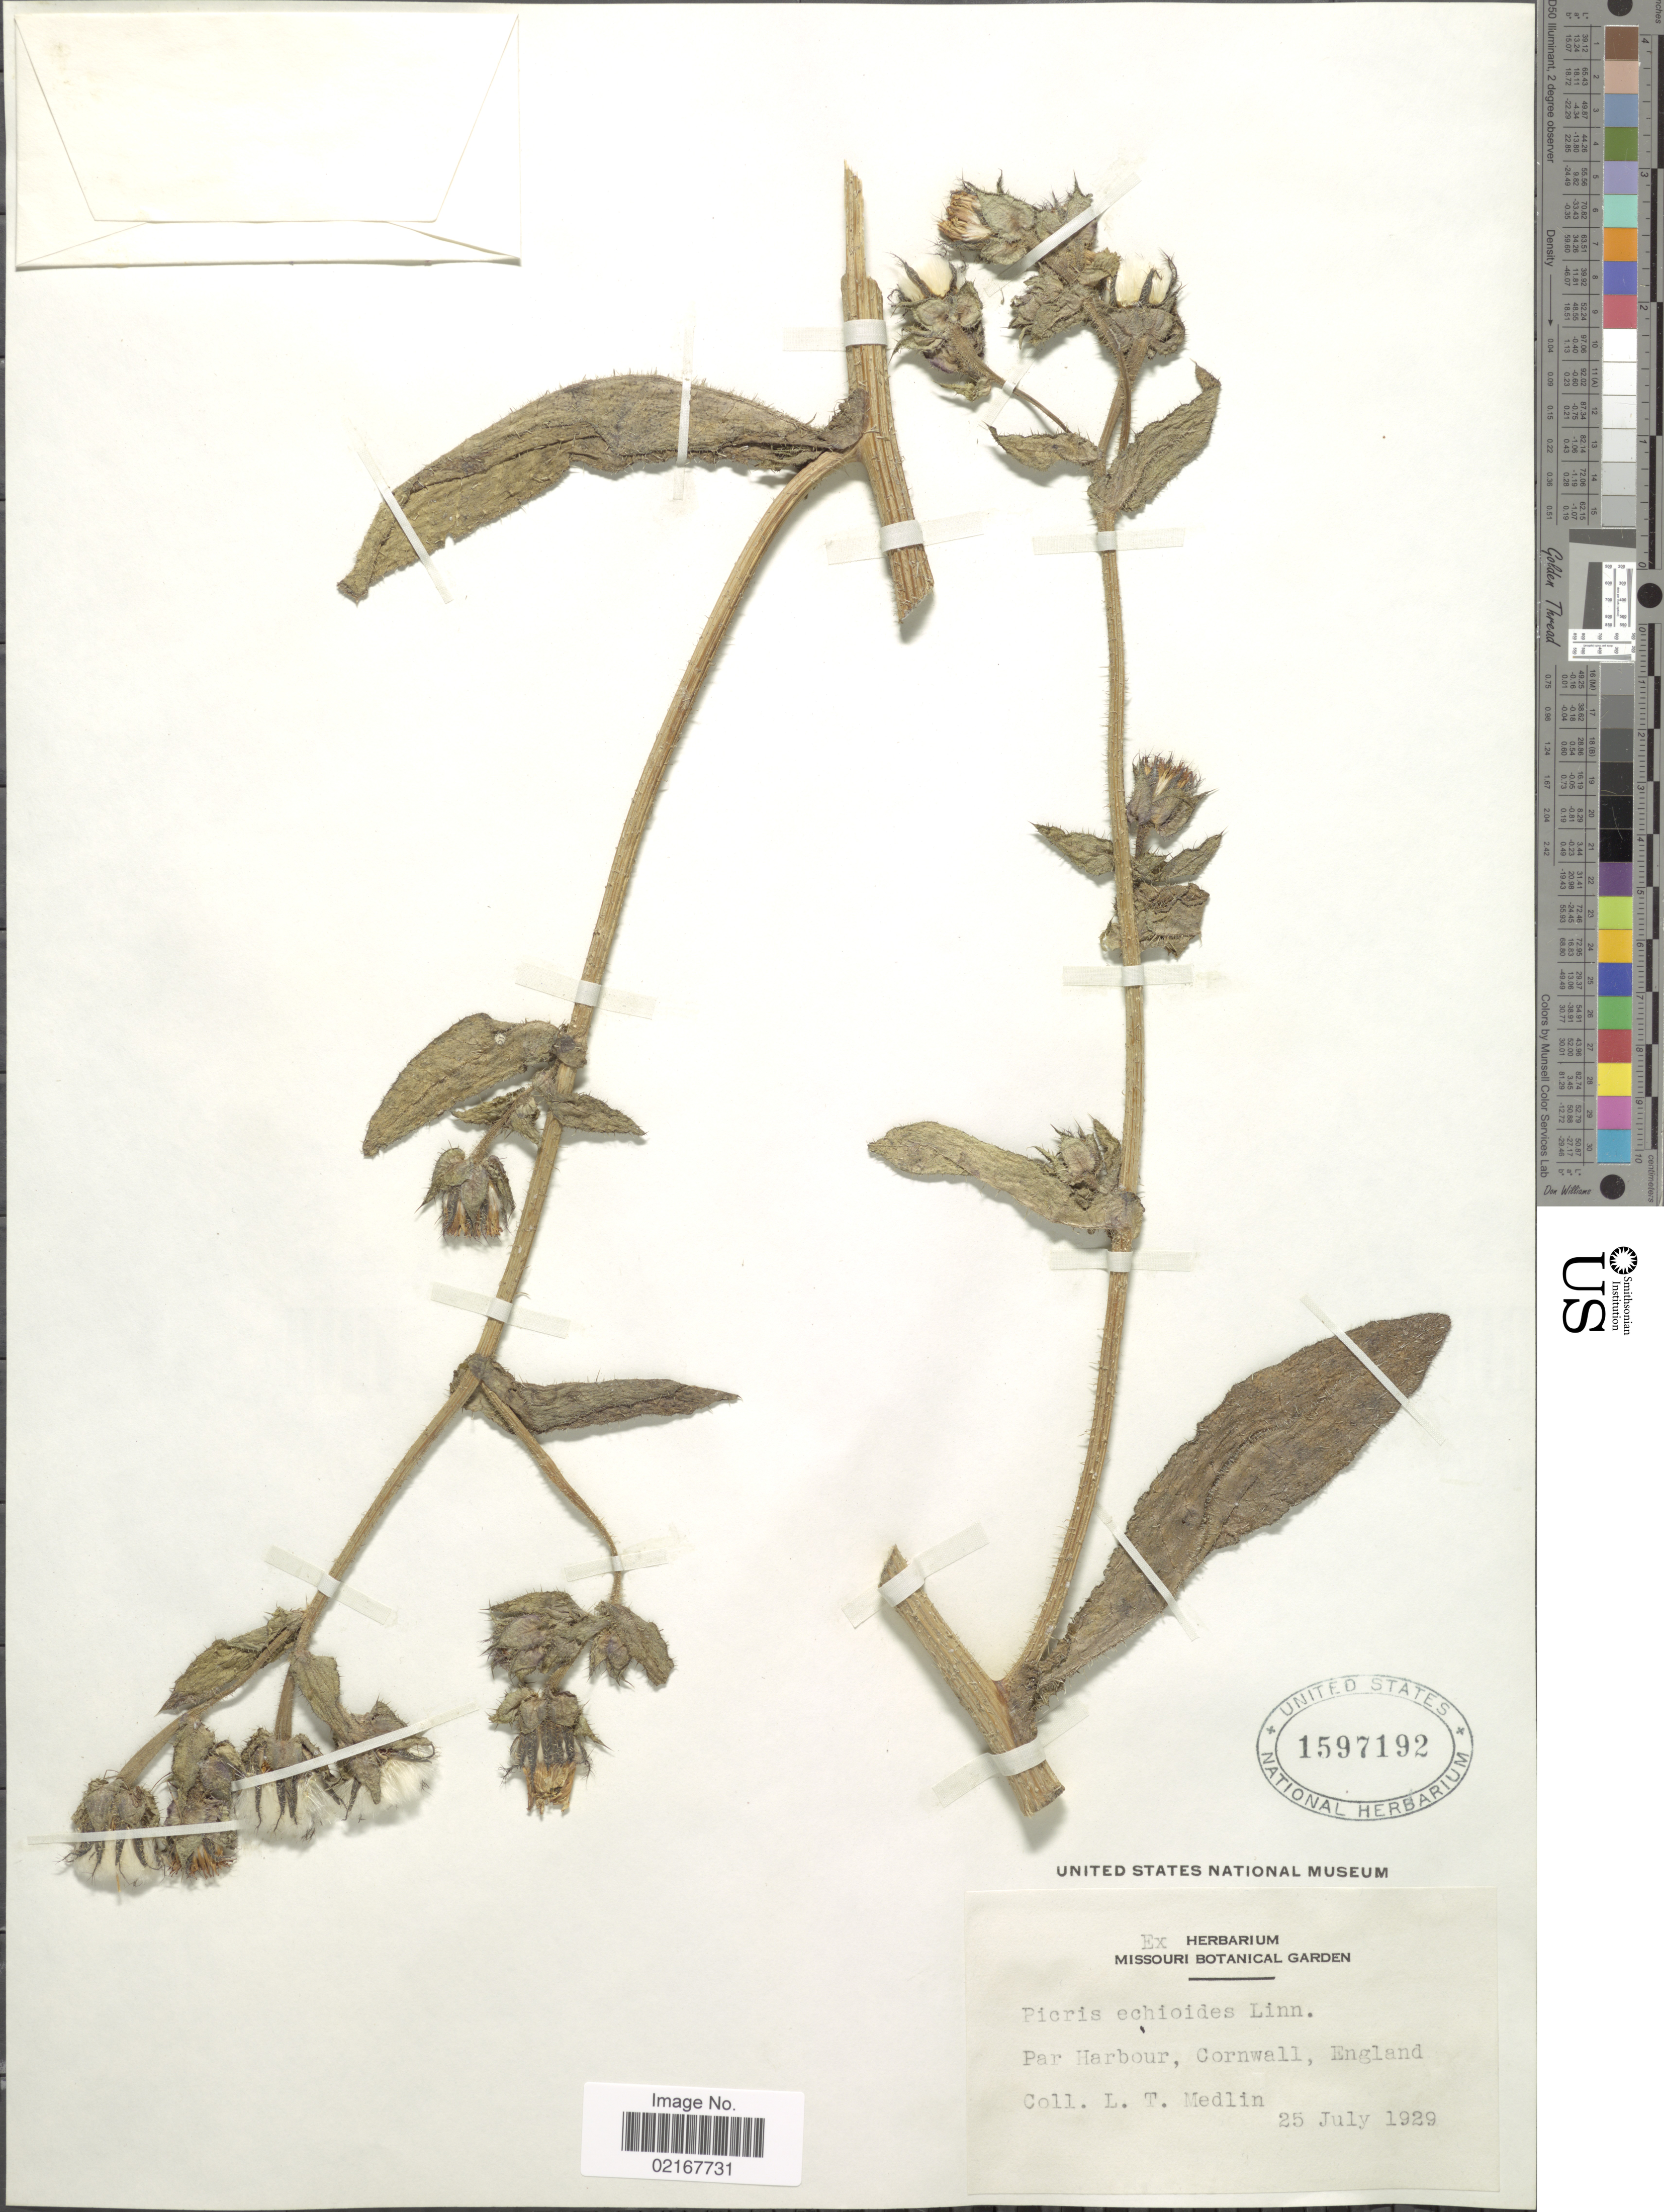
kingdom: Plantae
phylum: Tracheophyta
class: Magnoliopsida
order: Asterales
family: Asteraceae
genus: Helminthotheca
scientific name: Helminthotheca echioides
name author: (L.) Holub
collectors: L. Medlin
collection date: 1929-07-25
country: United Kingdom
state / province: England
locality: Par Harbour, Cornwall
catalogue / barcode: US 1597192